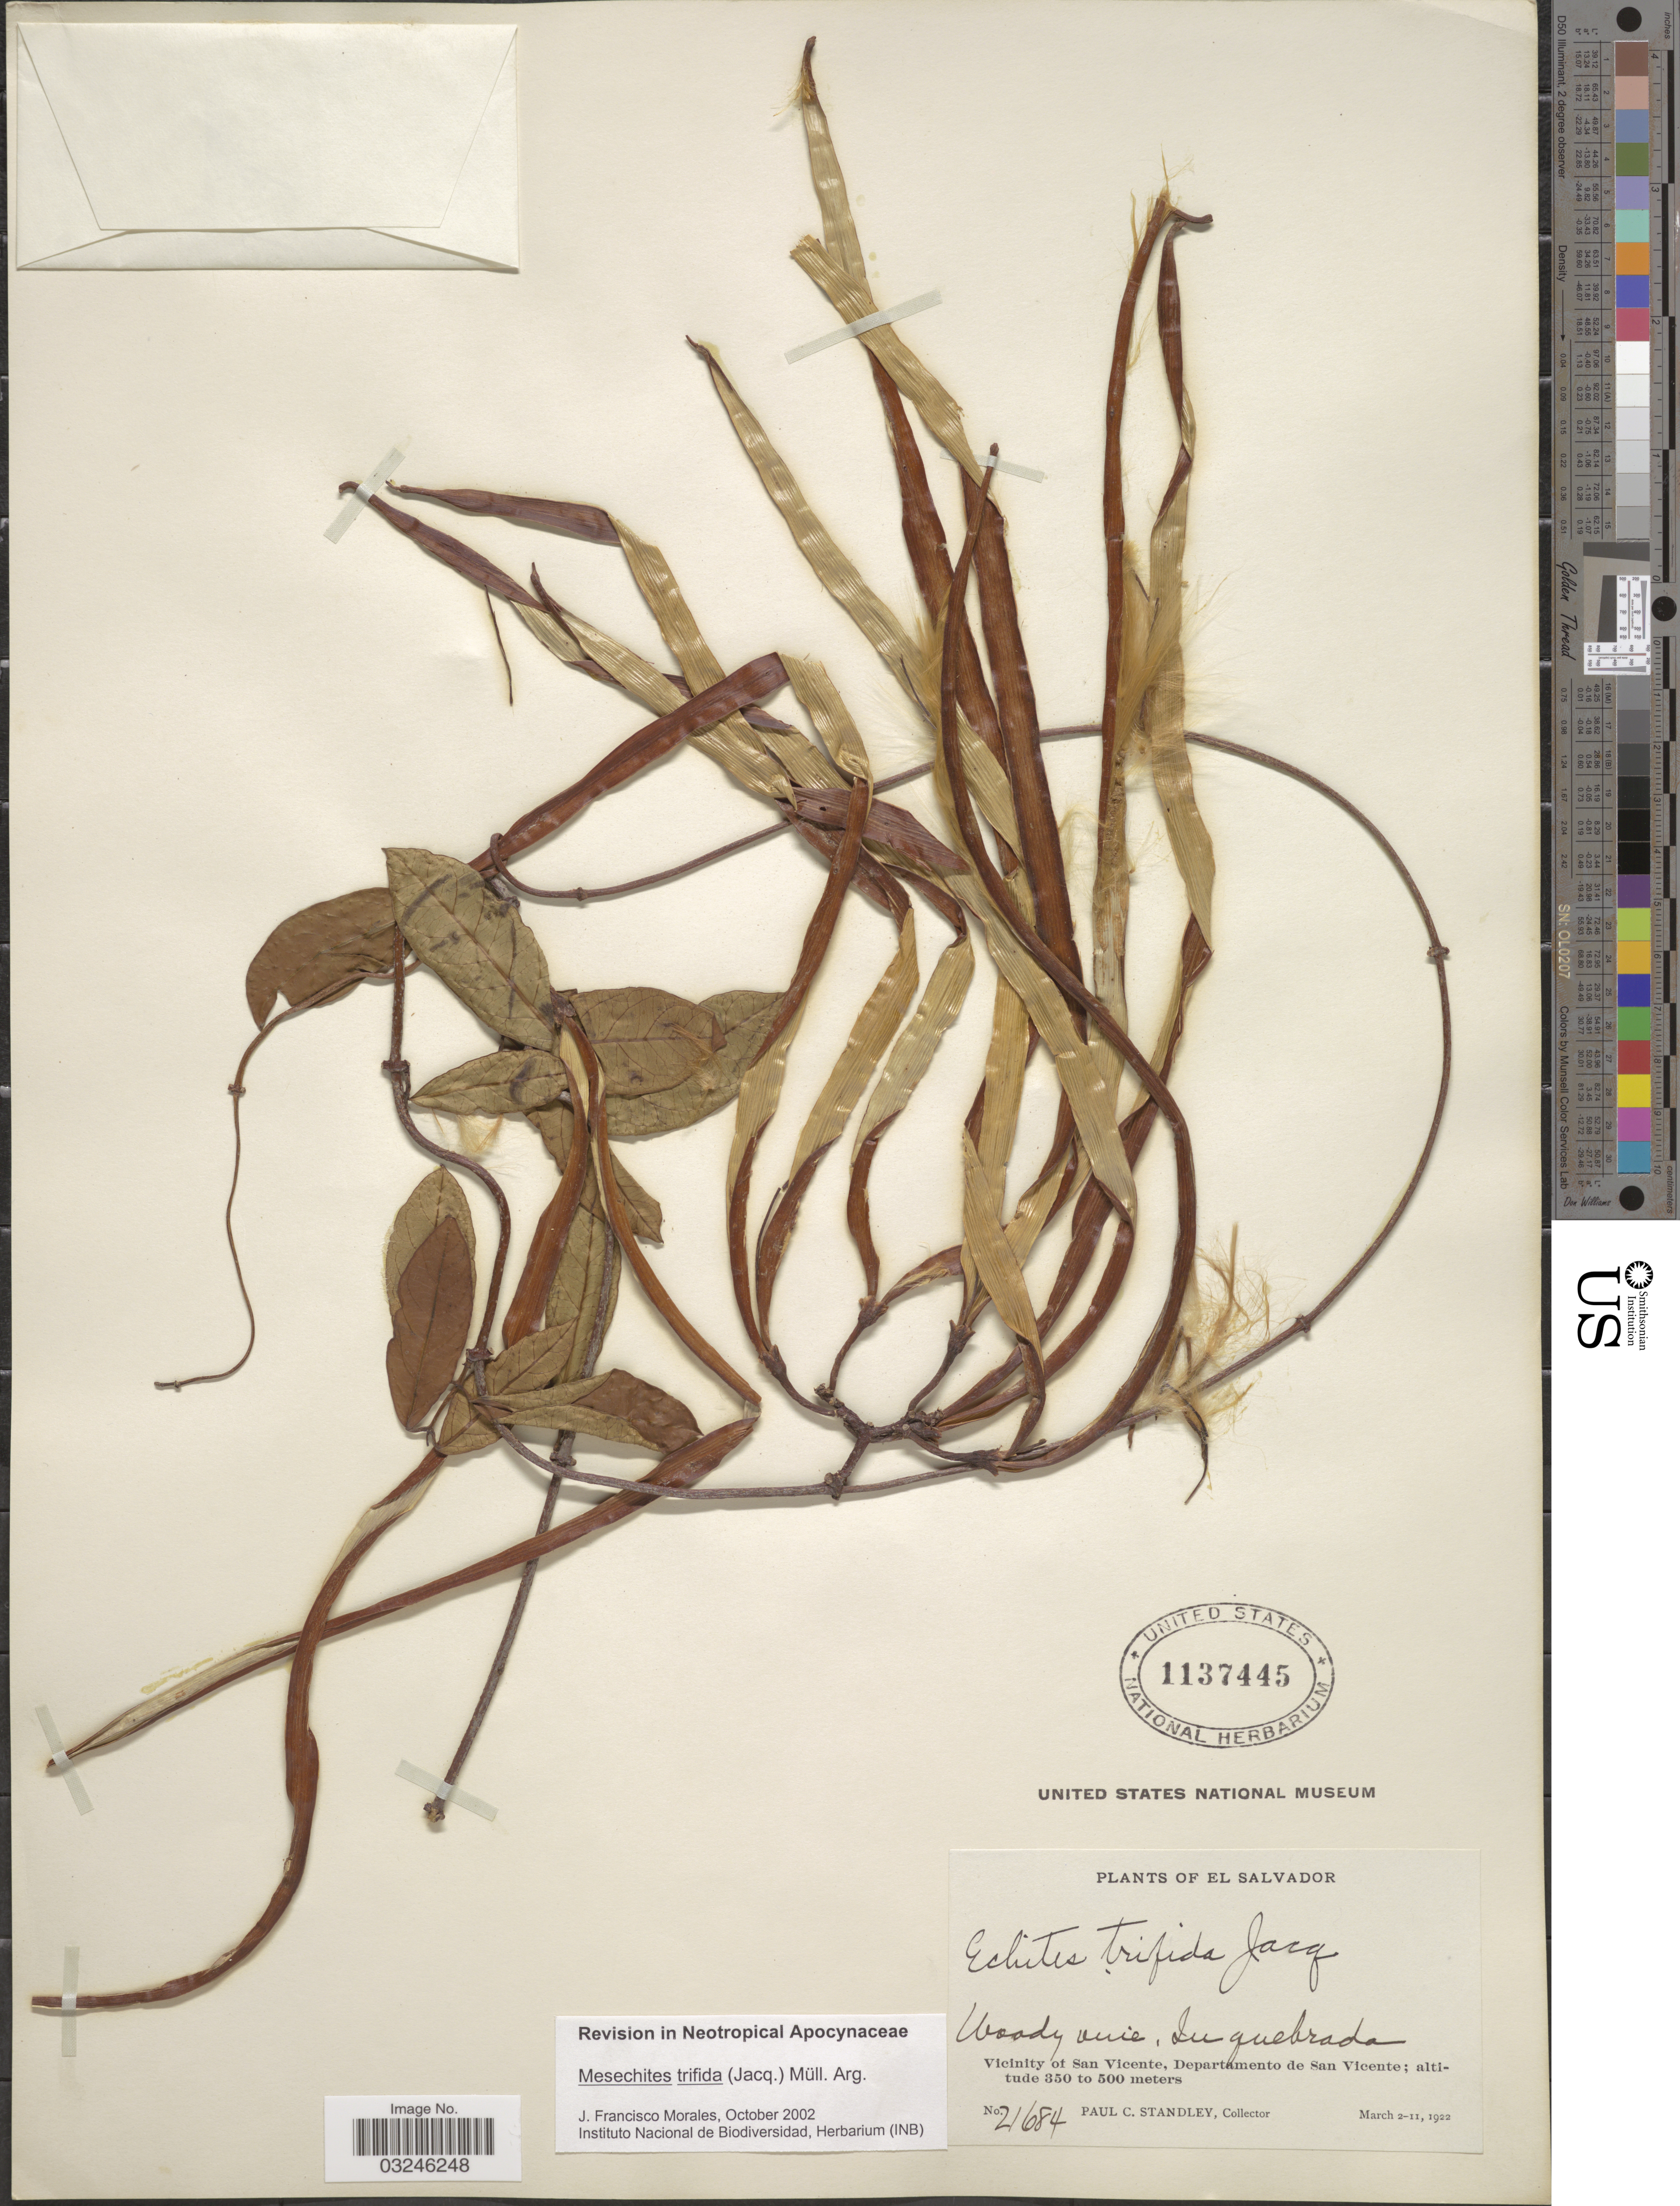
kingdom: Plantae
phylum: Tracheophyta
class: Magnoliopsida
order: Gentianales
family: Apocynaceae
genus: Mesechites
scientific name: Mesechites trifidus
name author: (Jacq.) Müll. Arg.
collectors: P. C. Standley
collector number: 21684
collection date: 1922-03-02/1922-03-11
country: El Salvador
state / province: San Vincente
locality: Vicinity of San Vicente, Departamento de San Vicente.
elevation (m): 350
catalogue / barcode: US 1137445